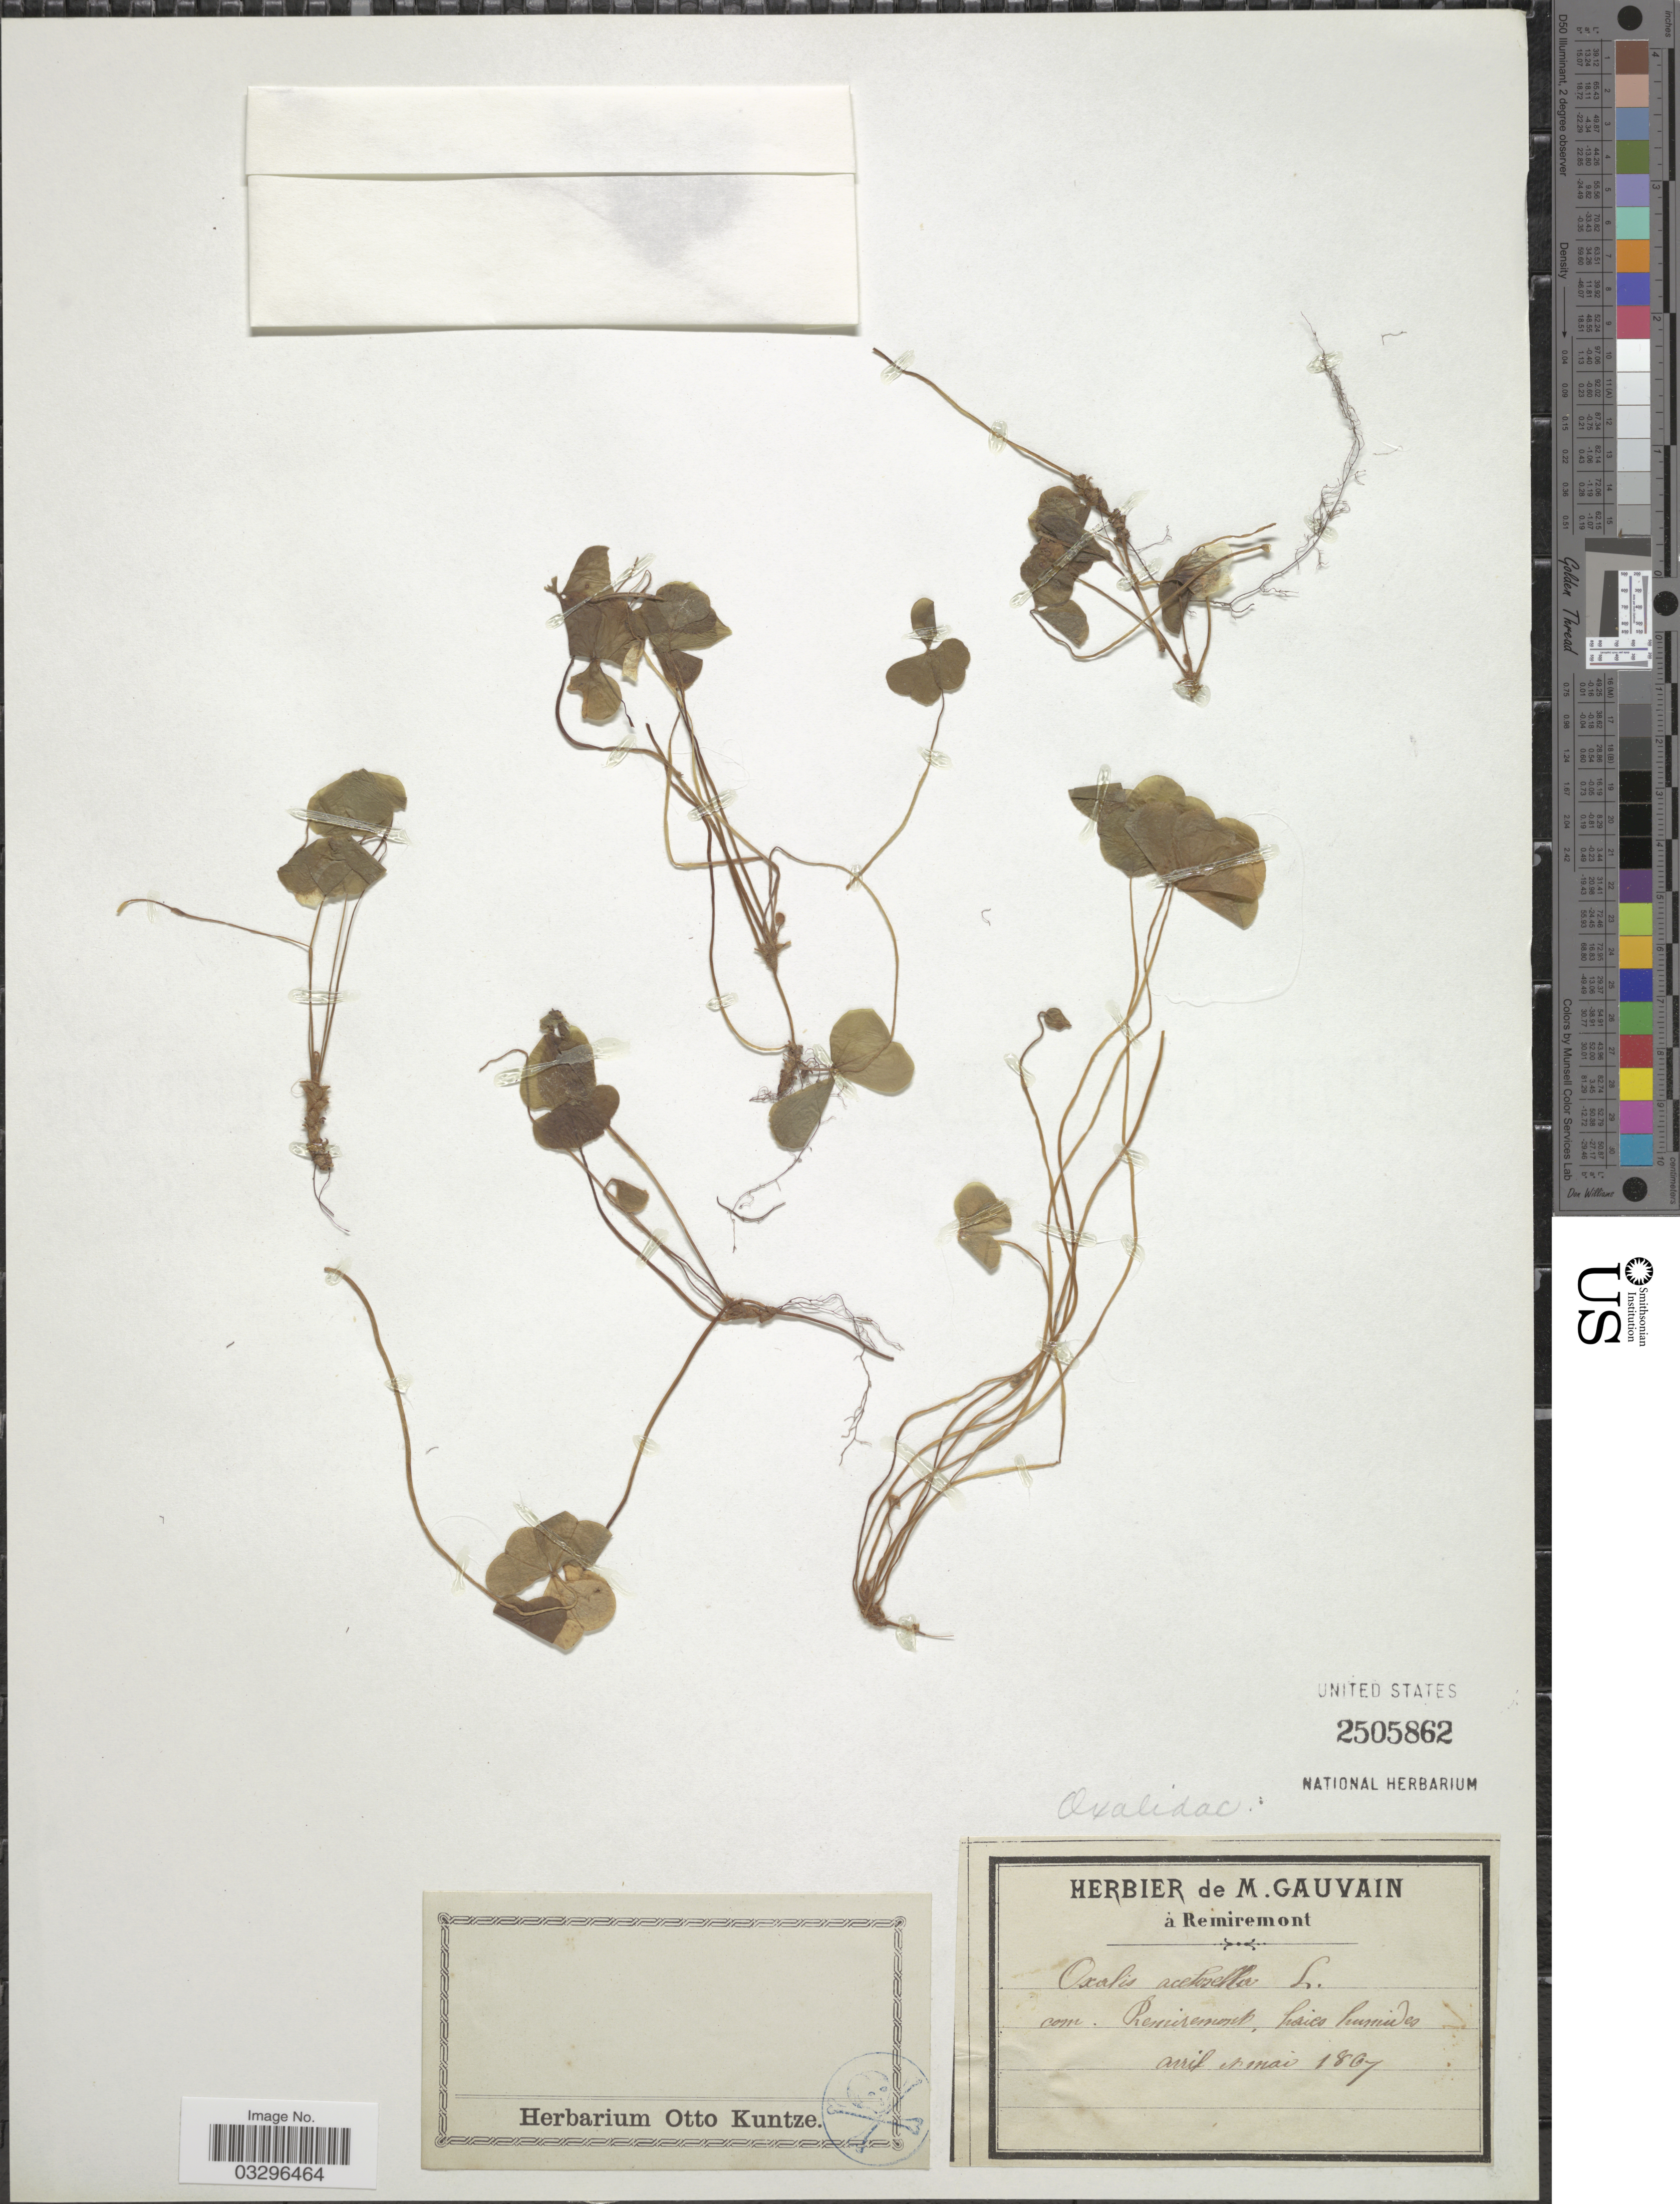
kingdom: Plantae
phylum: Tracheophyta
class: Magnoliopsida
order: Oxalidales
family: Oxalidaceae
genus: Oxalis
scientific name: Oxalis acetosella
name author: L.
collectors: ex herb. M. Gauvain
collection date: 1867-04/1867-05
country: France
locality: Com [interpreted]. Remiremont, haies humides.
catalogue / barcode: US 2505862